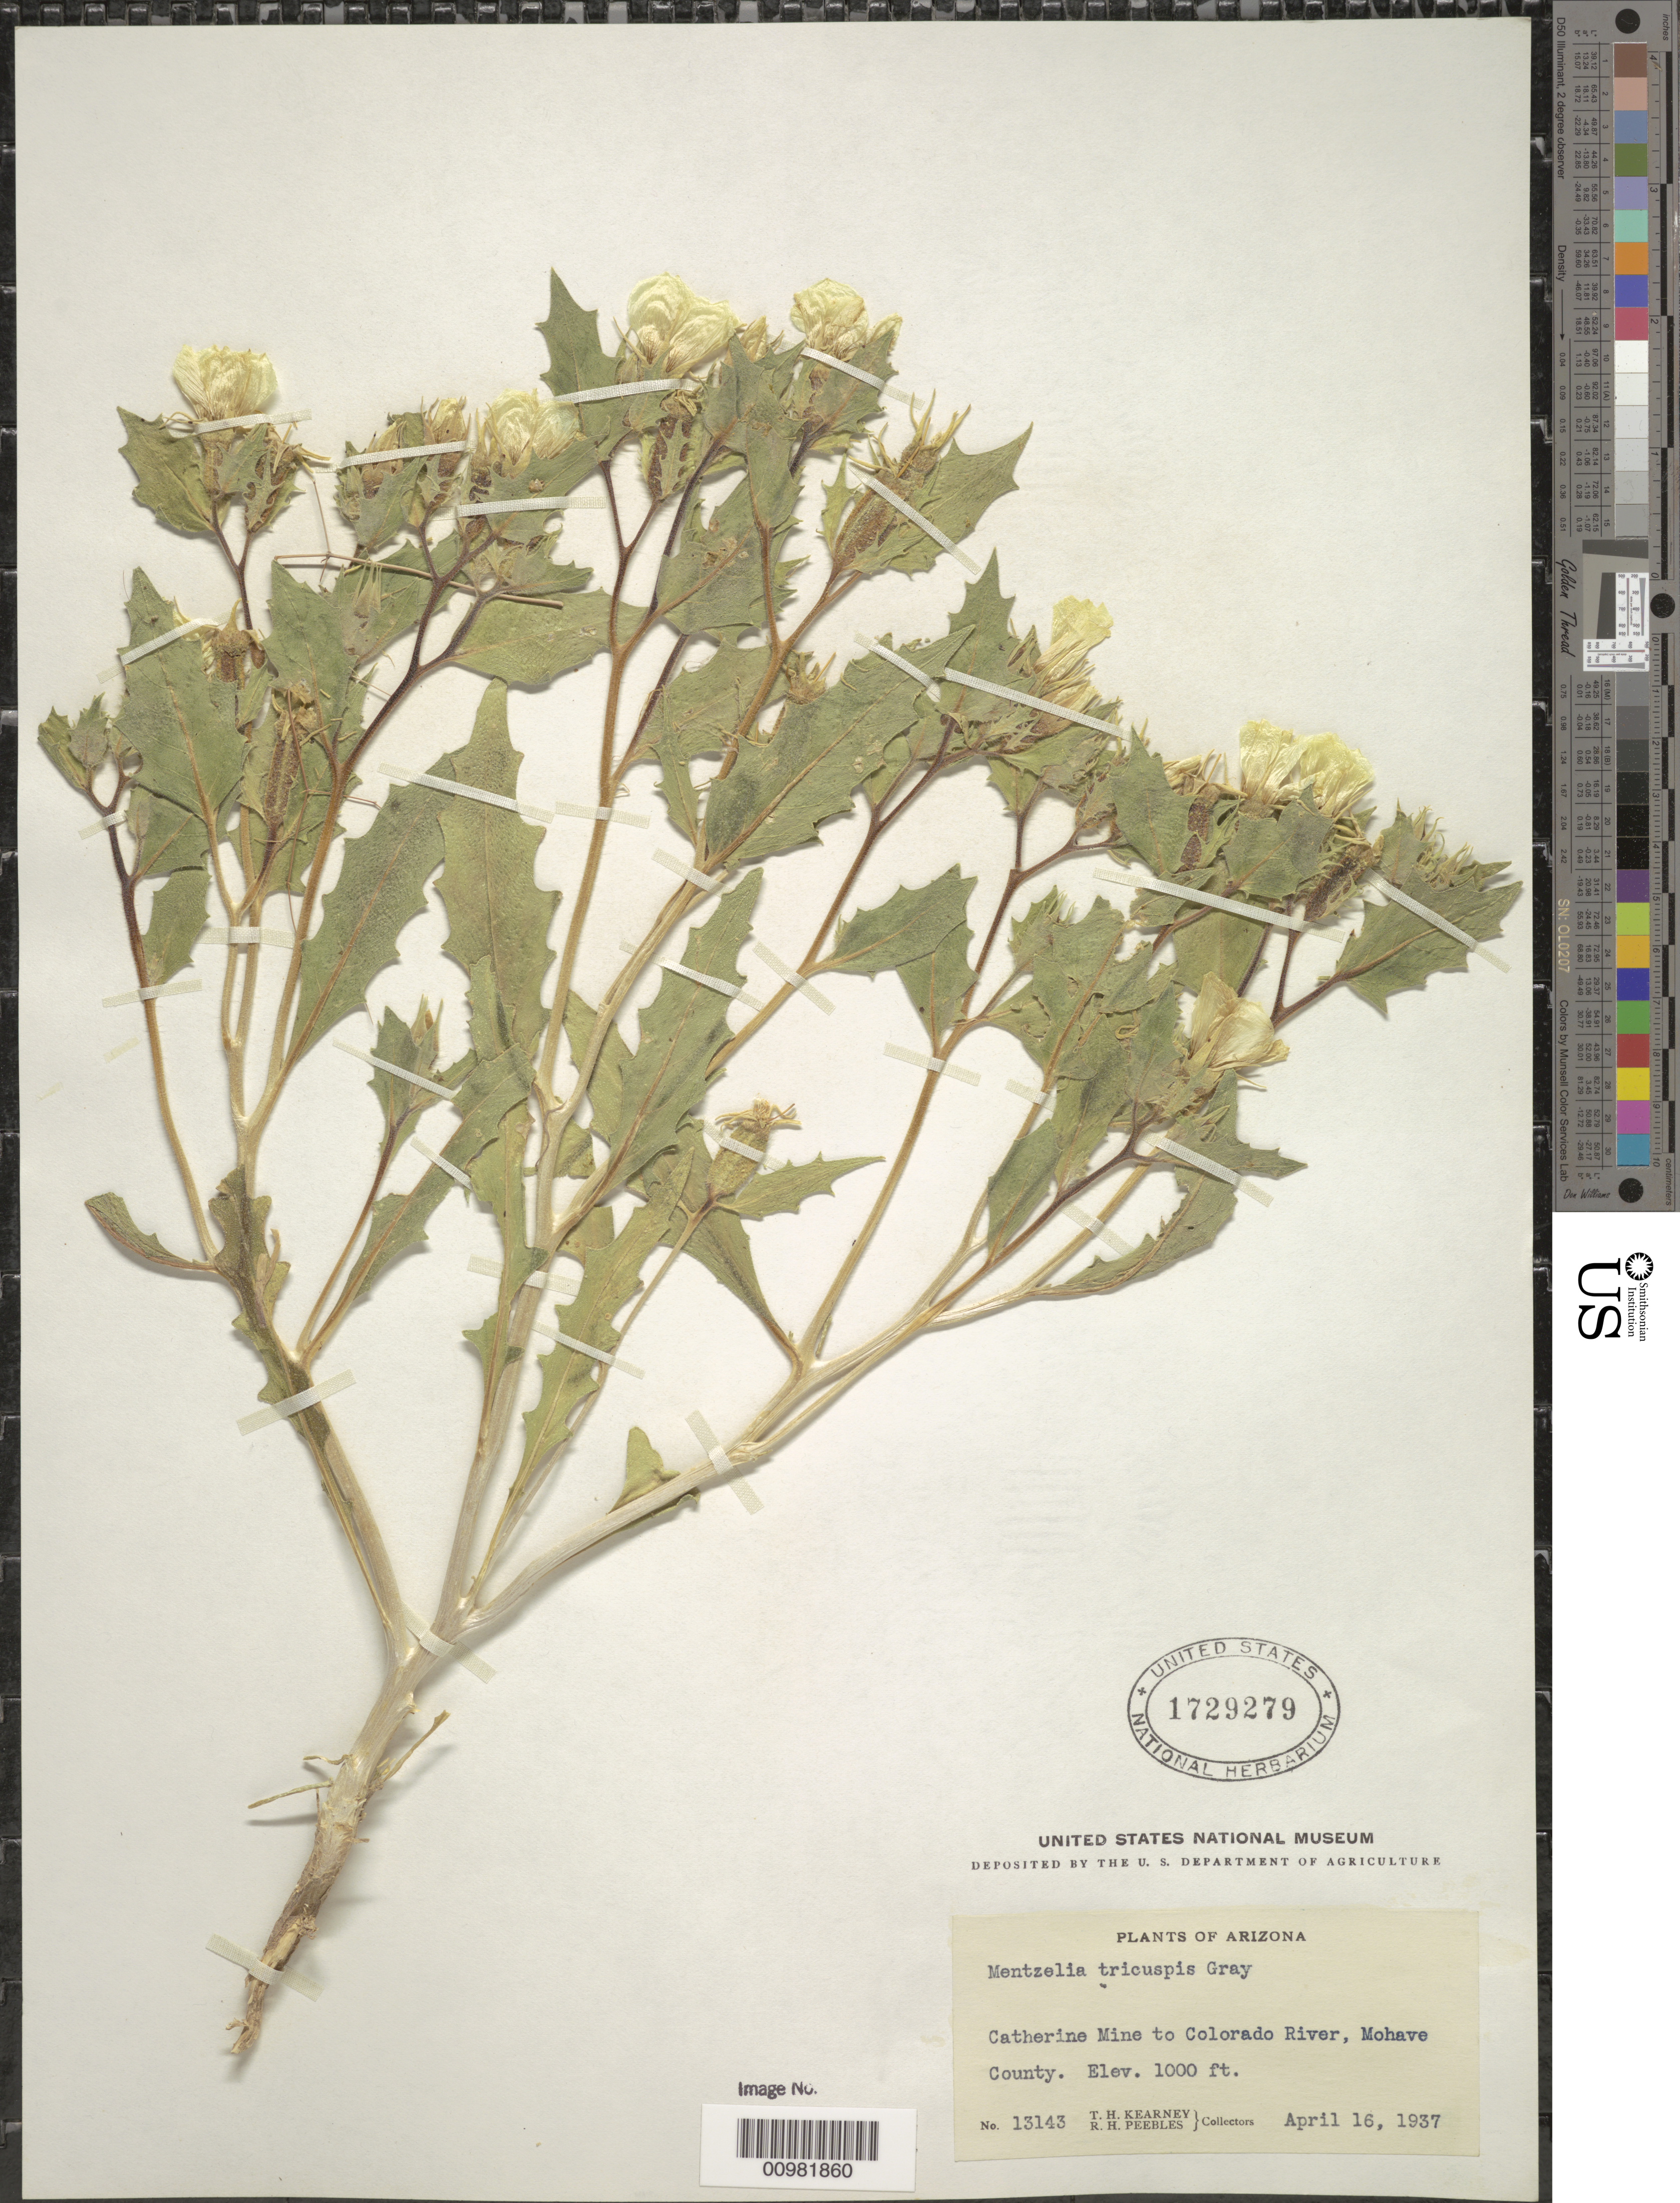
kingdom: Plantae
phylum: Tracheophyta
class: Magnoliopsida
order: Cornales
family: Loasaceae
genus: Mentzelia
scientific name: Mentzelia tricuspis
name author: A. Gray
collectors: T. H. Kearney & R. H. Peebles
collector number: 13143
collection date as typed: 16 Apr 1937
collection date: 1937-04-16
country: United States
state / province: Arizona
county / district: Mohave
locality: Catherine Mine to Colorado River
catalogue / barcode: US 1729279